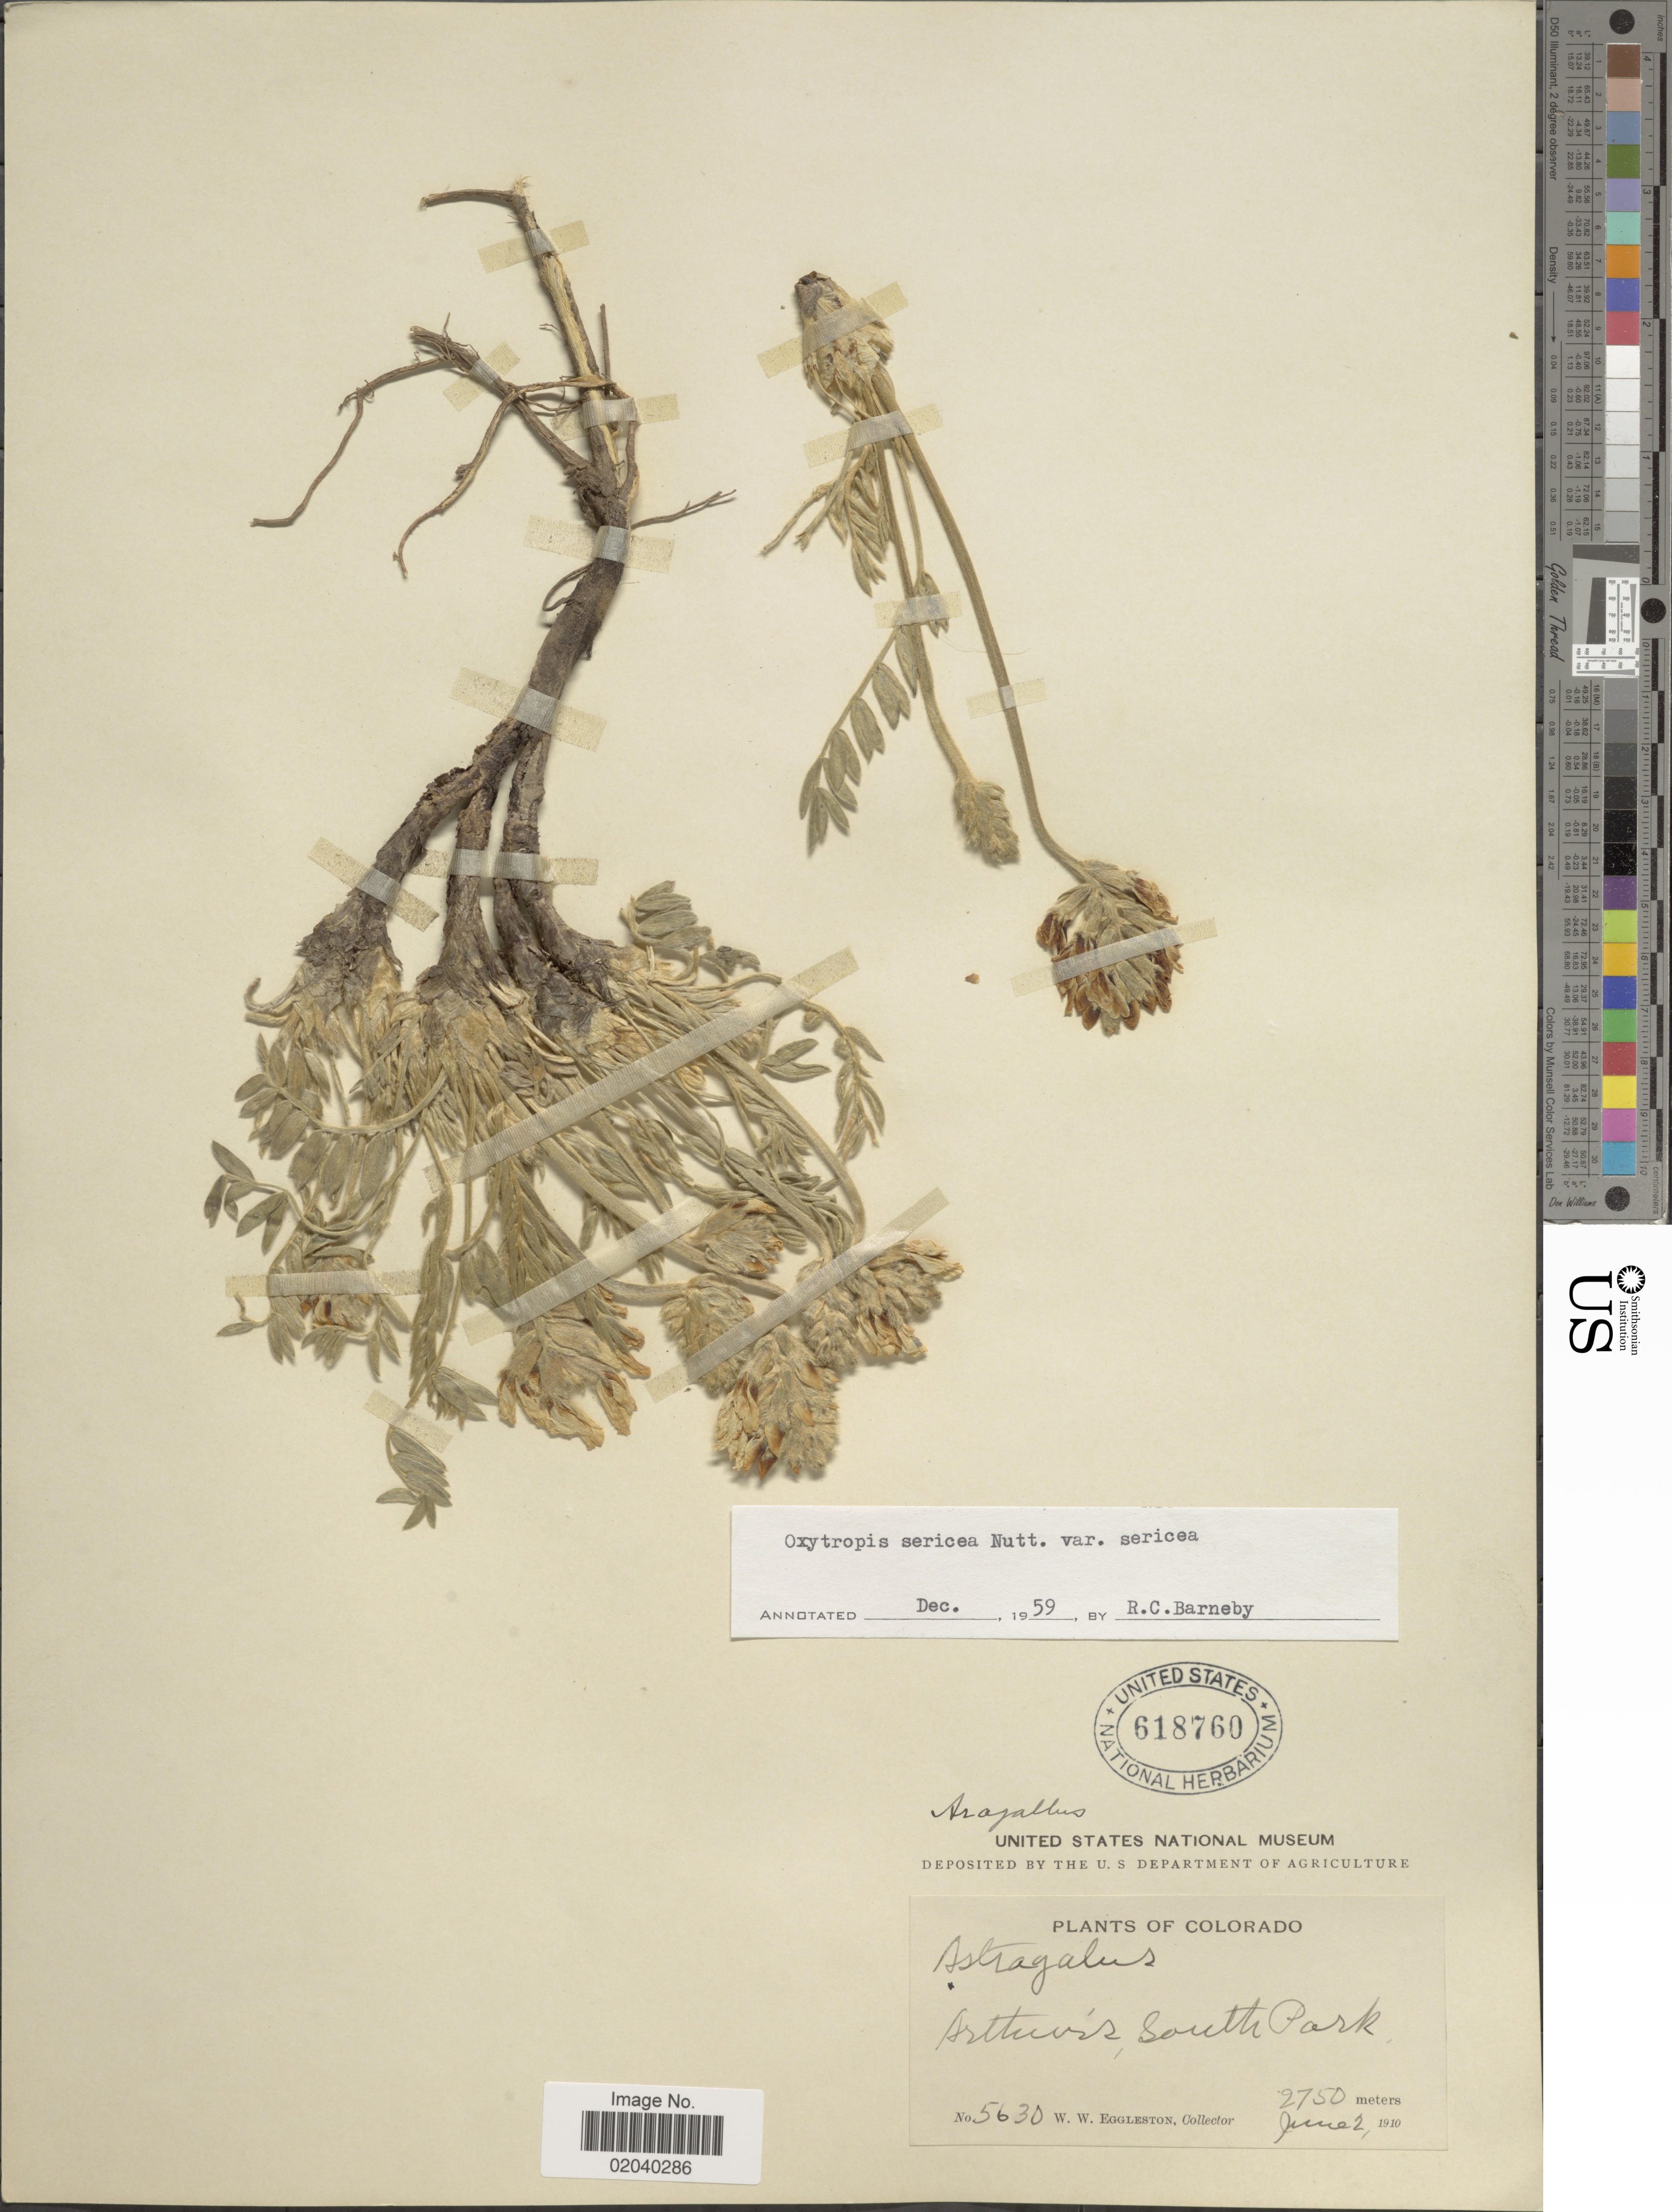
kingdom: Plantae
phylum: Tracheophyta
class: Magnoliopsida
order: Fabales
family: Fabaceae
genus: Oxytropis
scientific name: Oxytropis sericea var. sericea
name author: Nutt.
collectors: W. W. Eggleston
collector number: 5630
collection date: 1910-06-02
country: United States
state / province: Colorado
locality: Arthur's , South Park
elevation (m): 2750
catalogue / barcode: US 618760